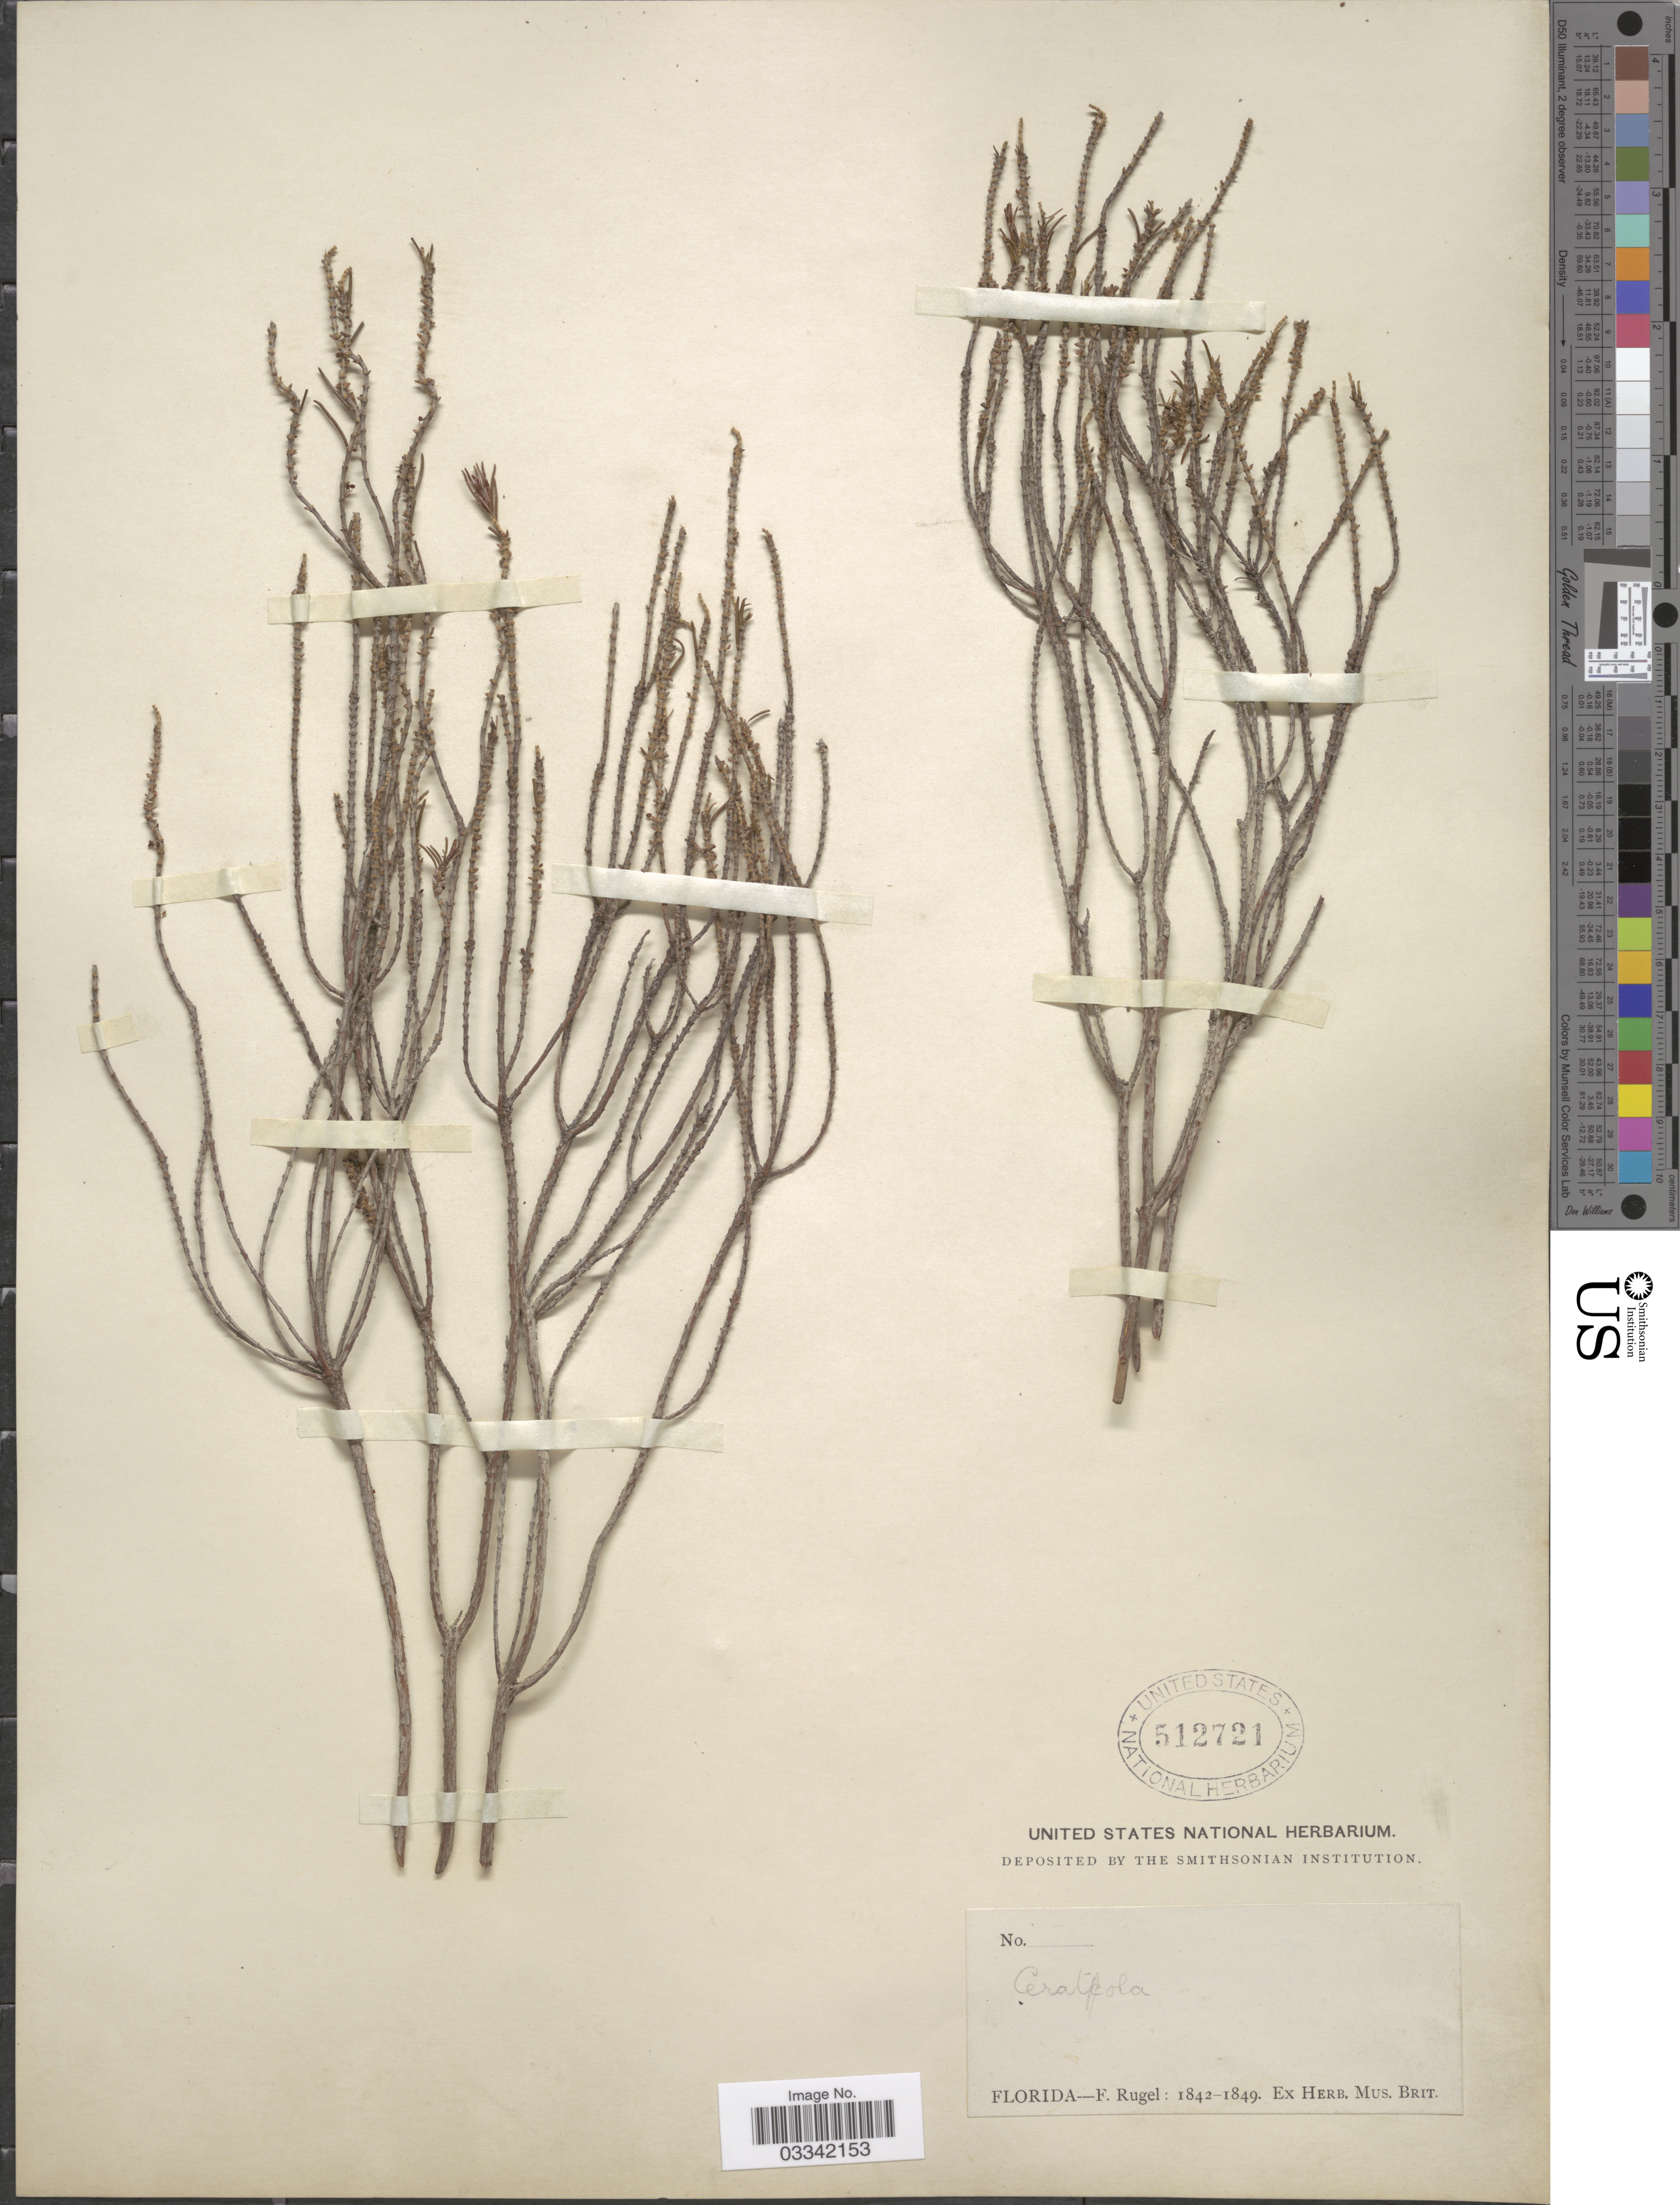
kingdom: Plantae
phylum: Tracheophyta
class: Magnoliopsida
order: Ericales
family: Ericaceae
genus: Ceratiola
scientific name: Ceratiola ericoides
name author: Michx.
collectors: F. Rugel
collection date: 1842/1849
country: United States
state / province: Florida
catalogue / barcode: US 512721